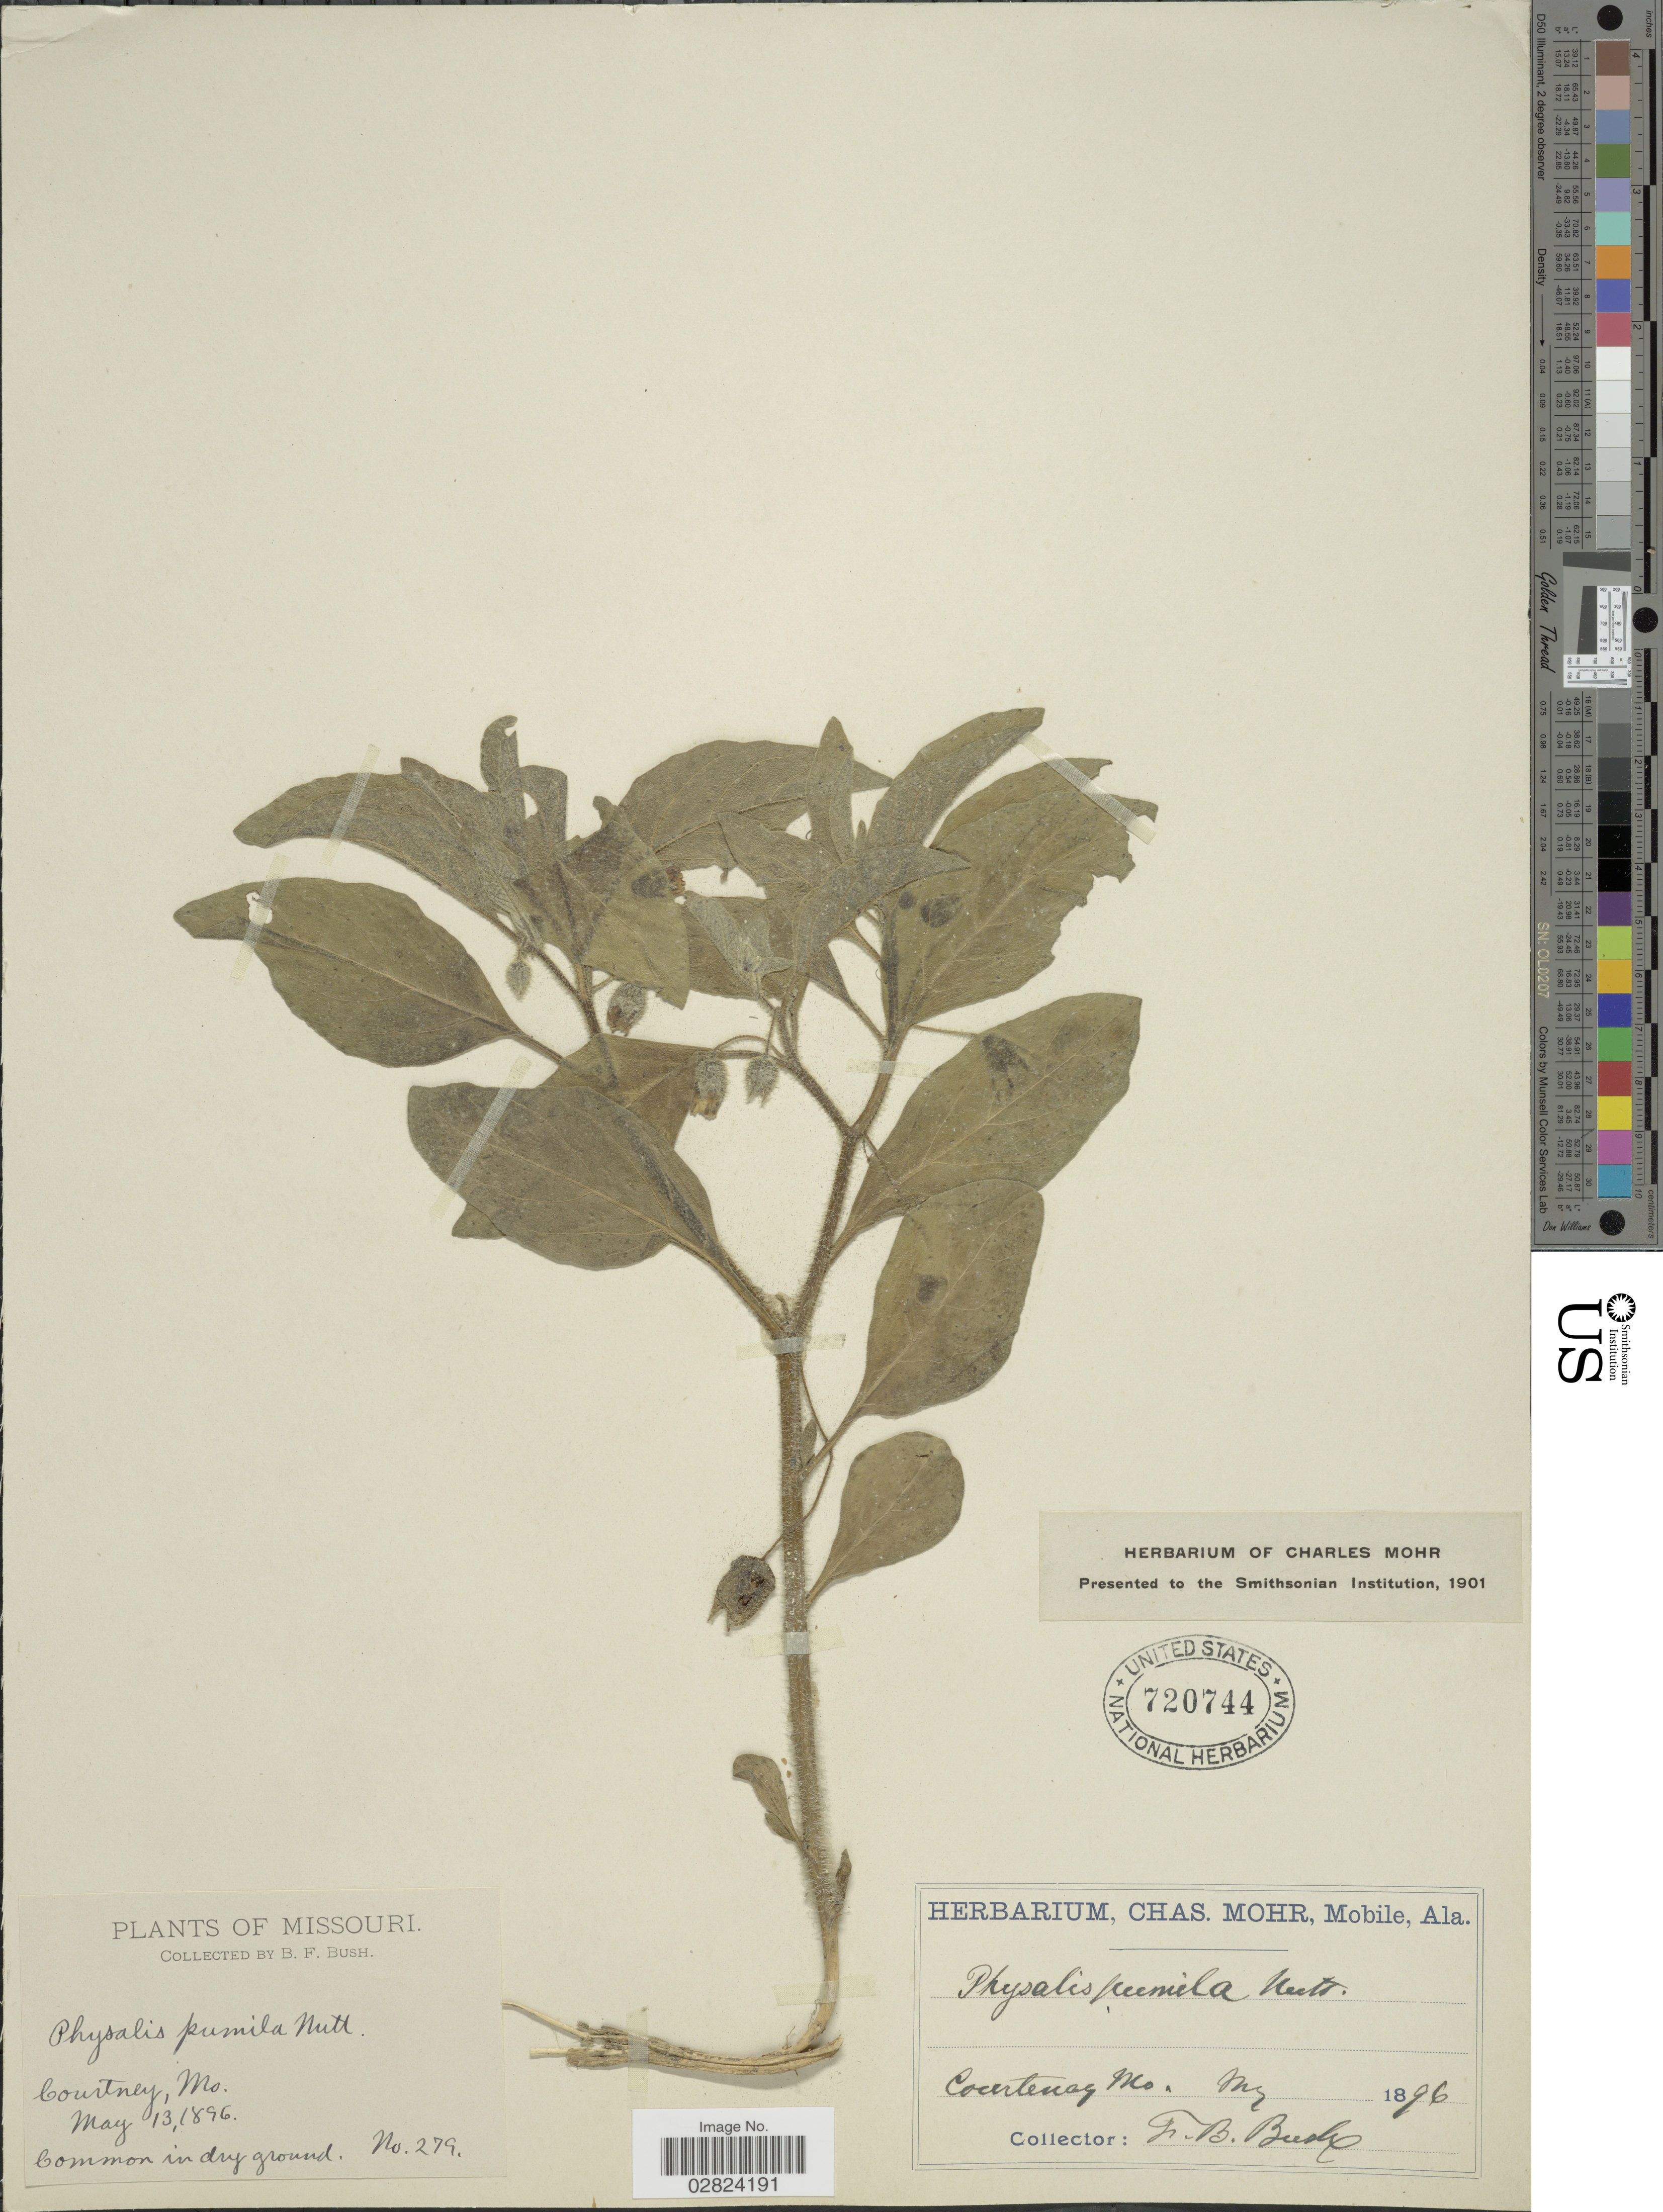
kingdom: Plantae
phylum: Tracheophyta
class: Magnoliopsida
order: Solanales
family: Solanaceae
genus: Physalis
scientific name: Physalis pumila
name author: Nutt.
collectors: B. F. Bush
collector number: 279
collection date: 1896-05-13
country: United States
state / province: Missouri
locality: Courtney.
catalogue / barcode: US 720744